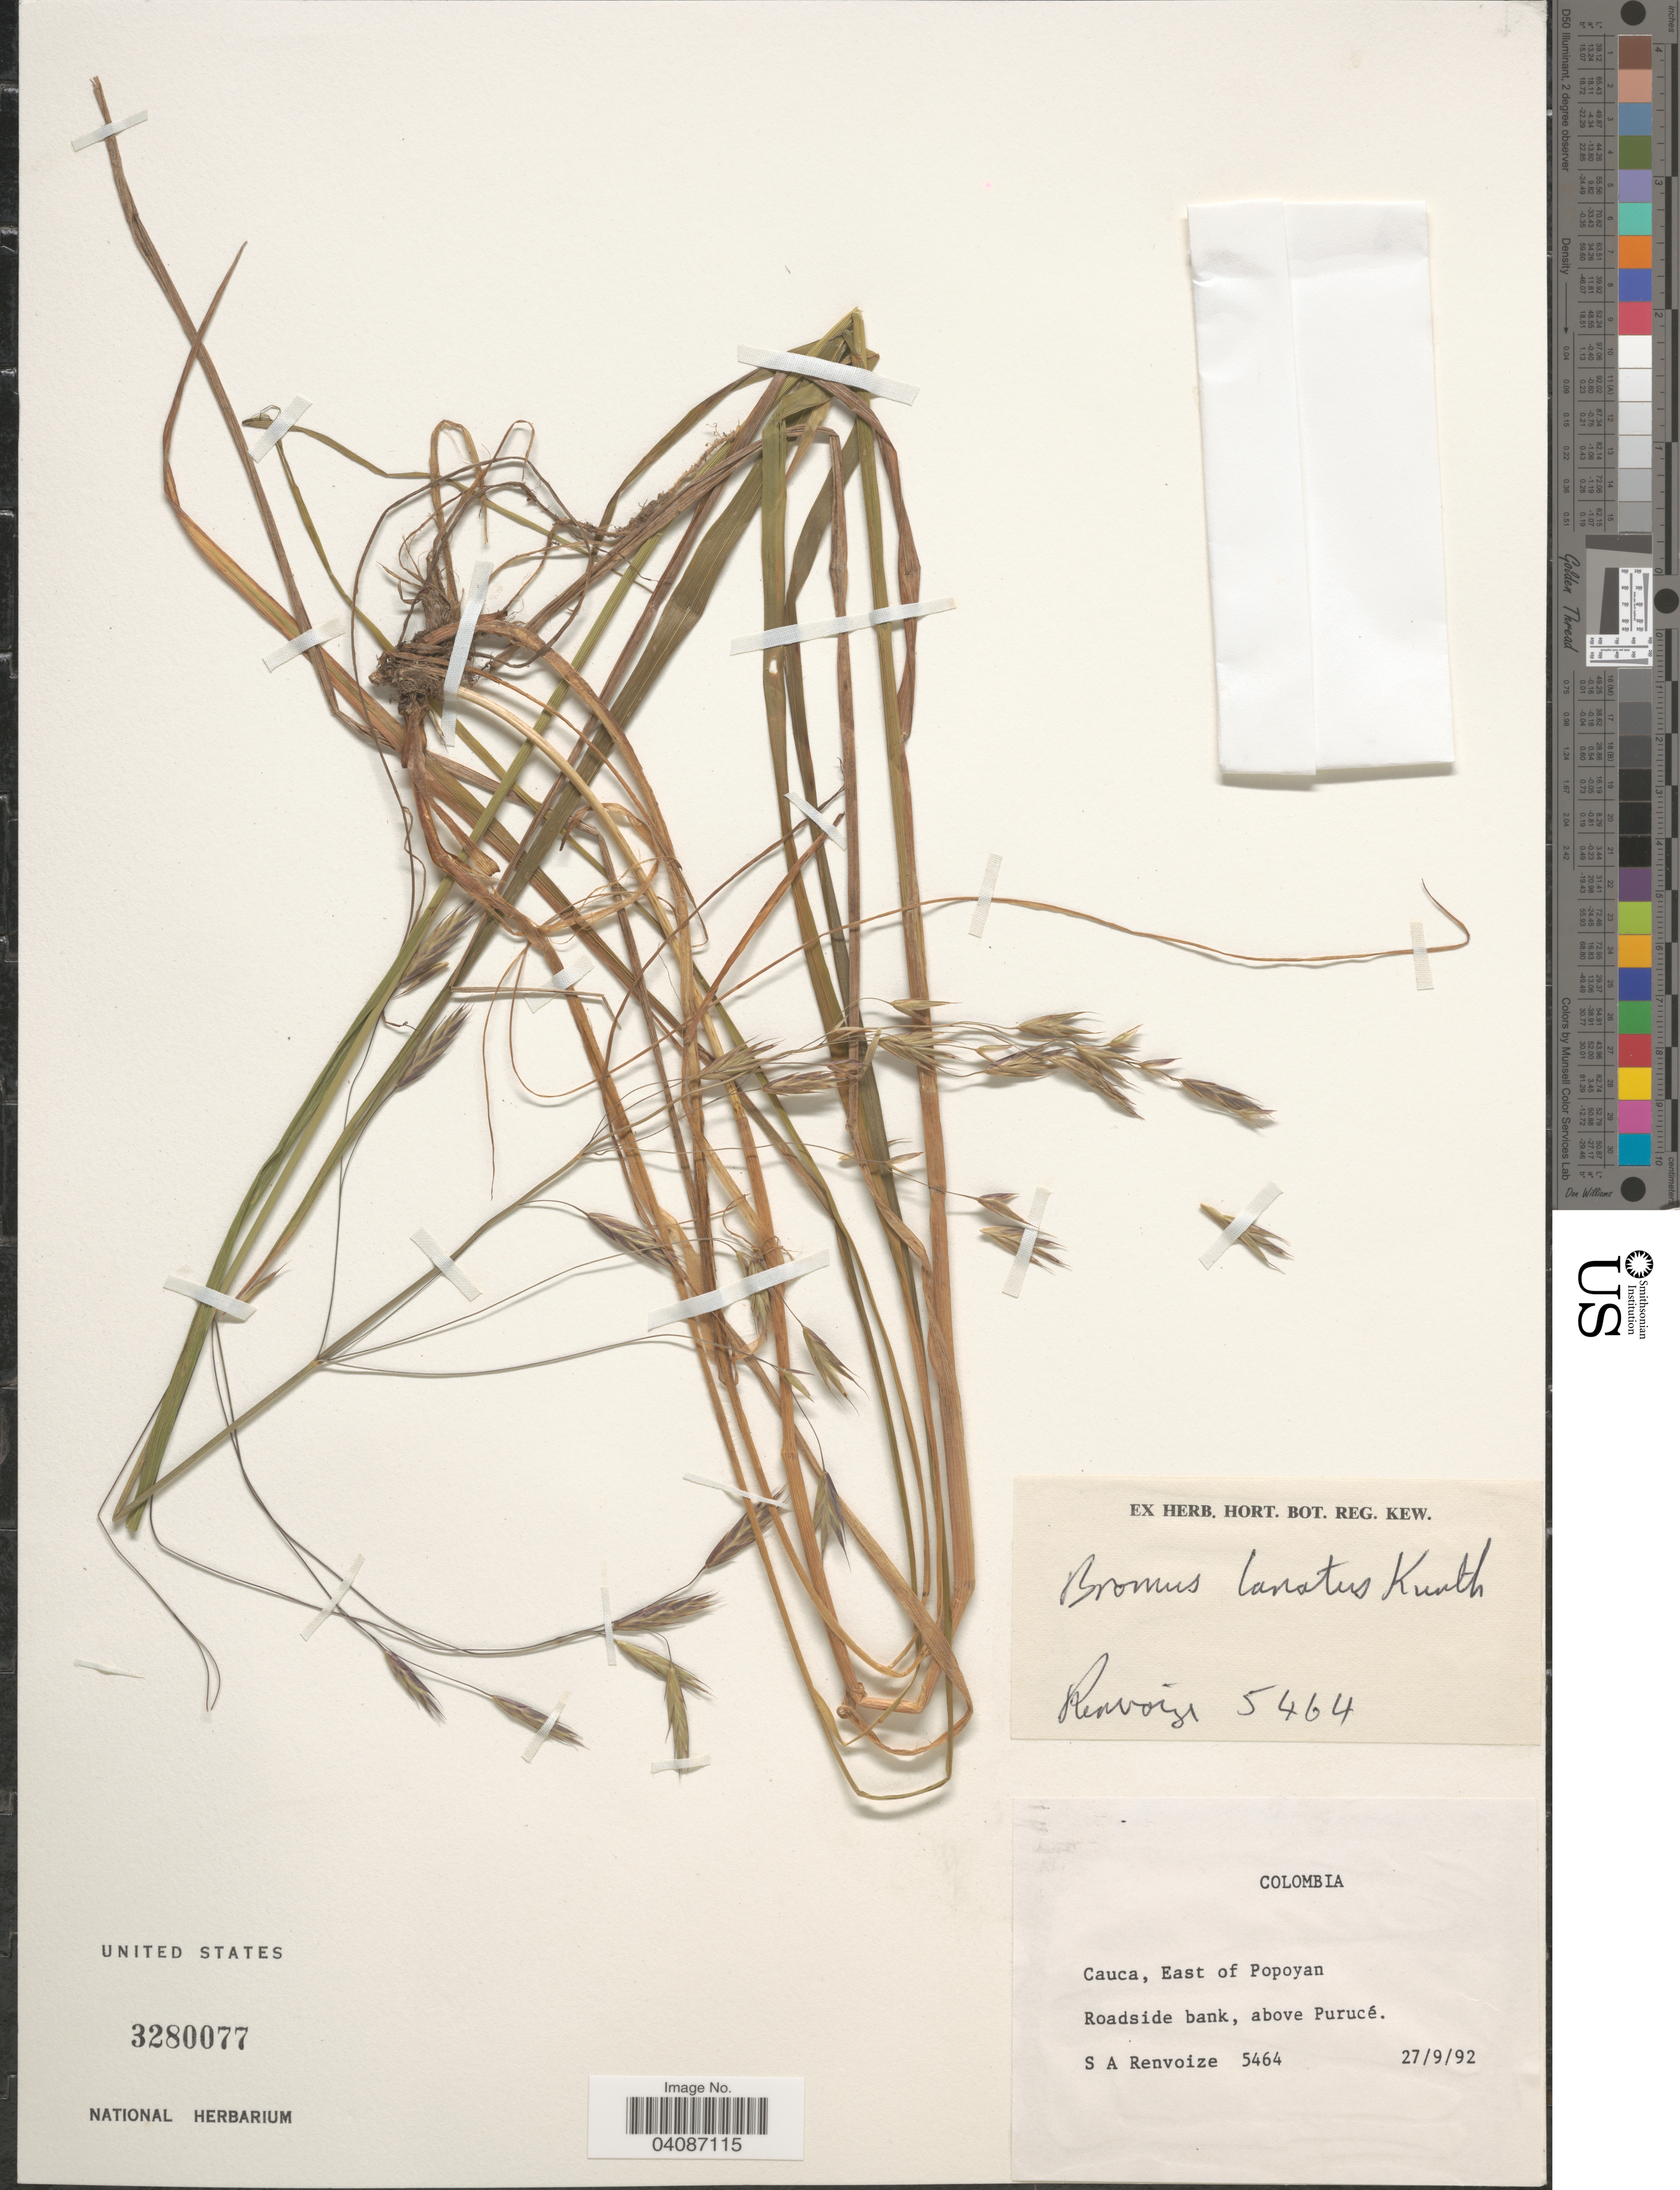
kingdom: Plantae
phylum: Tracheophyta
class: Liliopsida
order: Poales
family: Poaceae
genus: Bromus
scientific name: Bromus lanatus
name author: Kunth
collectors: S. A. Renvoize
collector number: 5464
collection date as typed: Transcribed d/m/y: 27/9/92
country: Colombia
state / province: Cauca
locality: East of Popoyan. Roadside bank, above Purucé.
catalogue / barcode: US 3280077